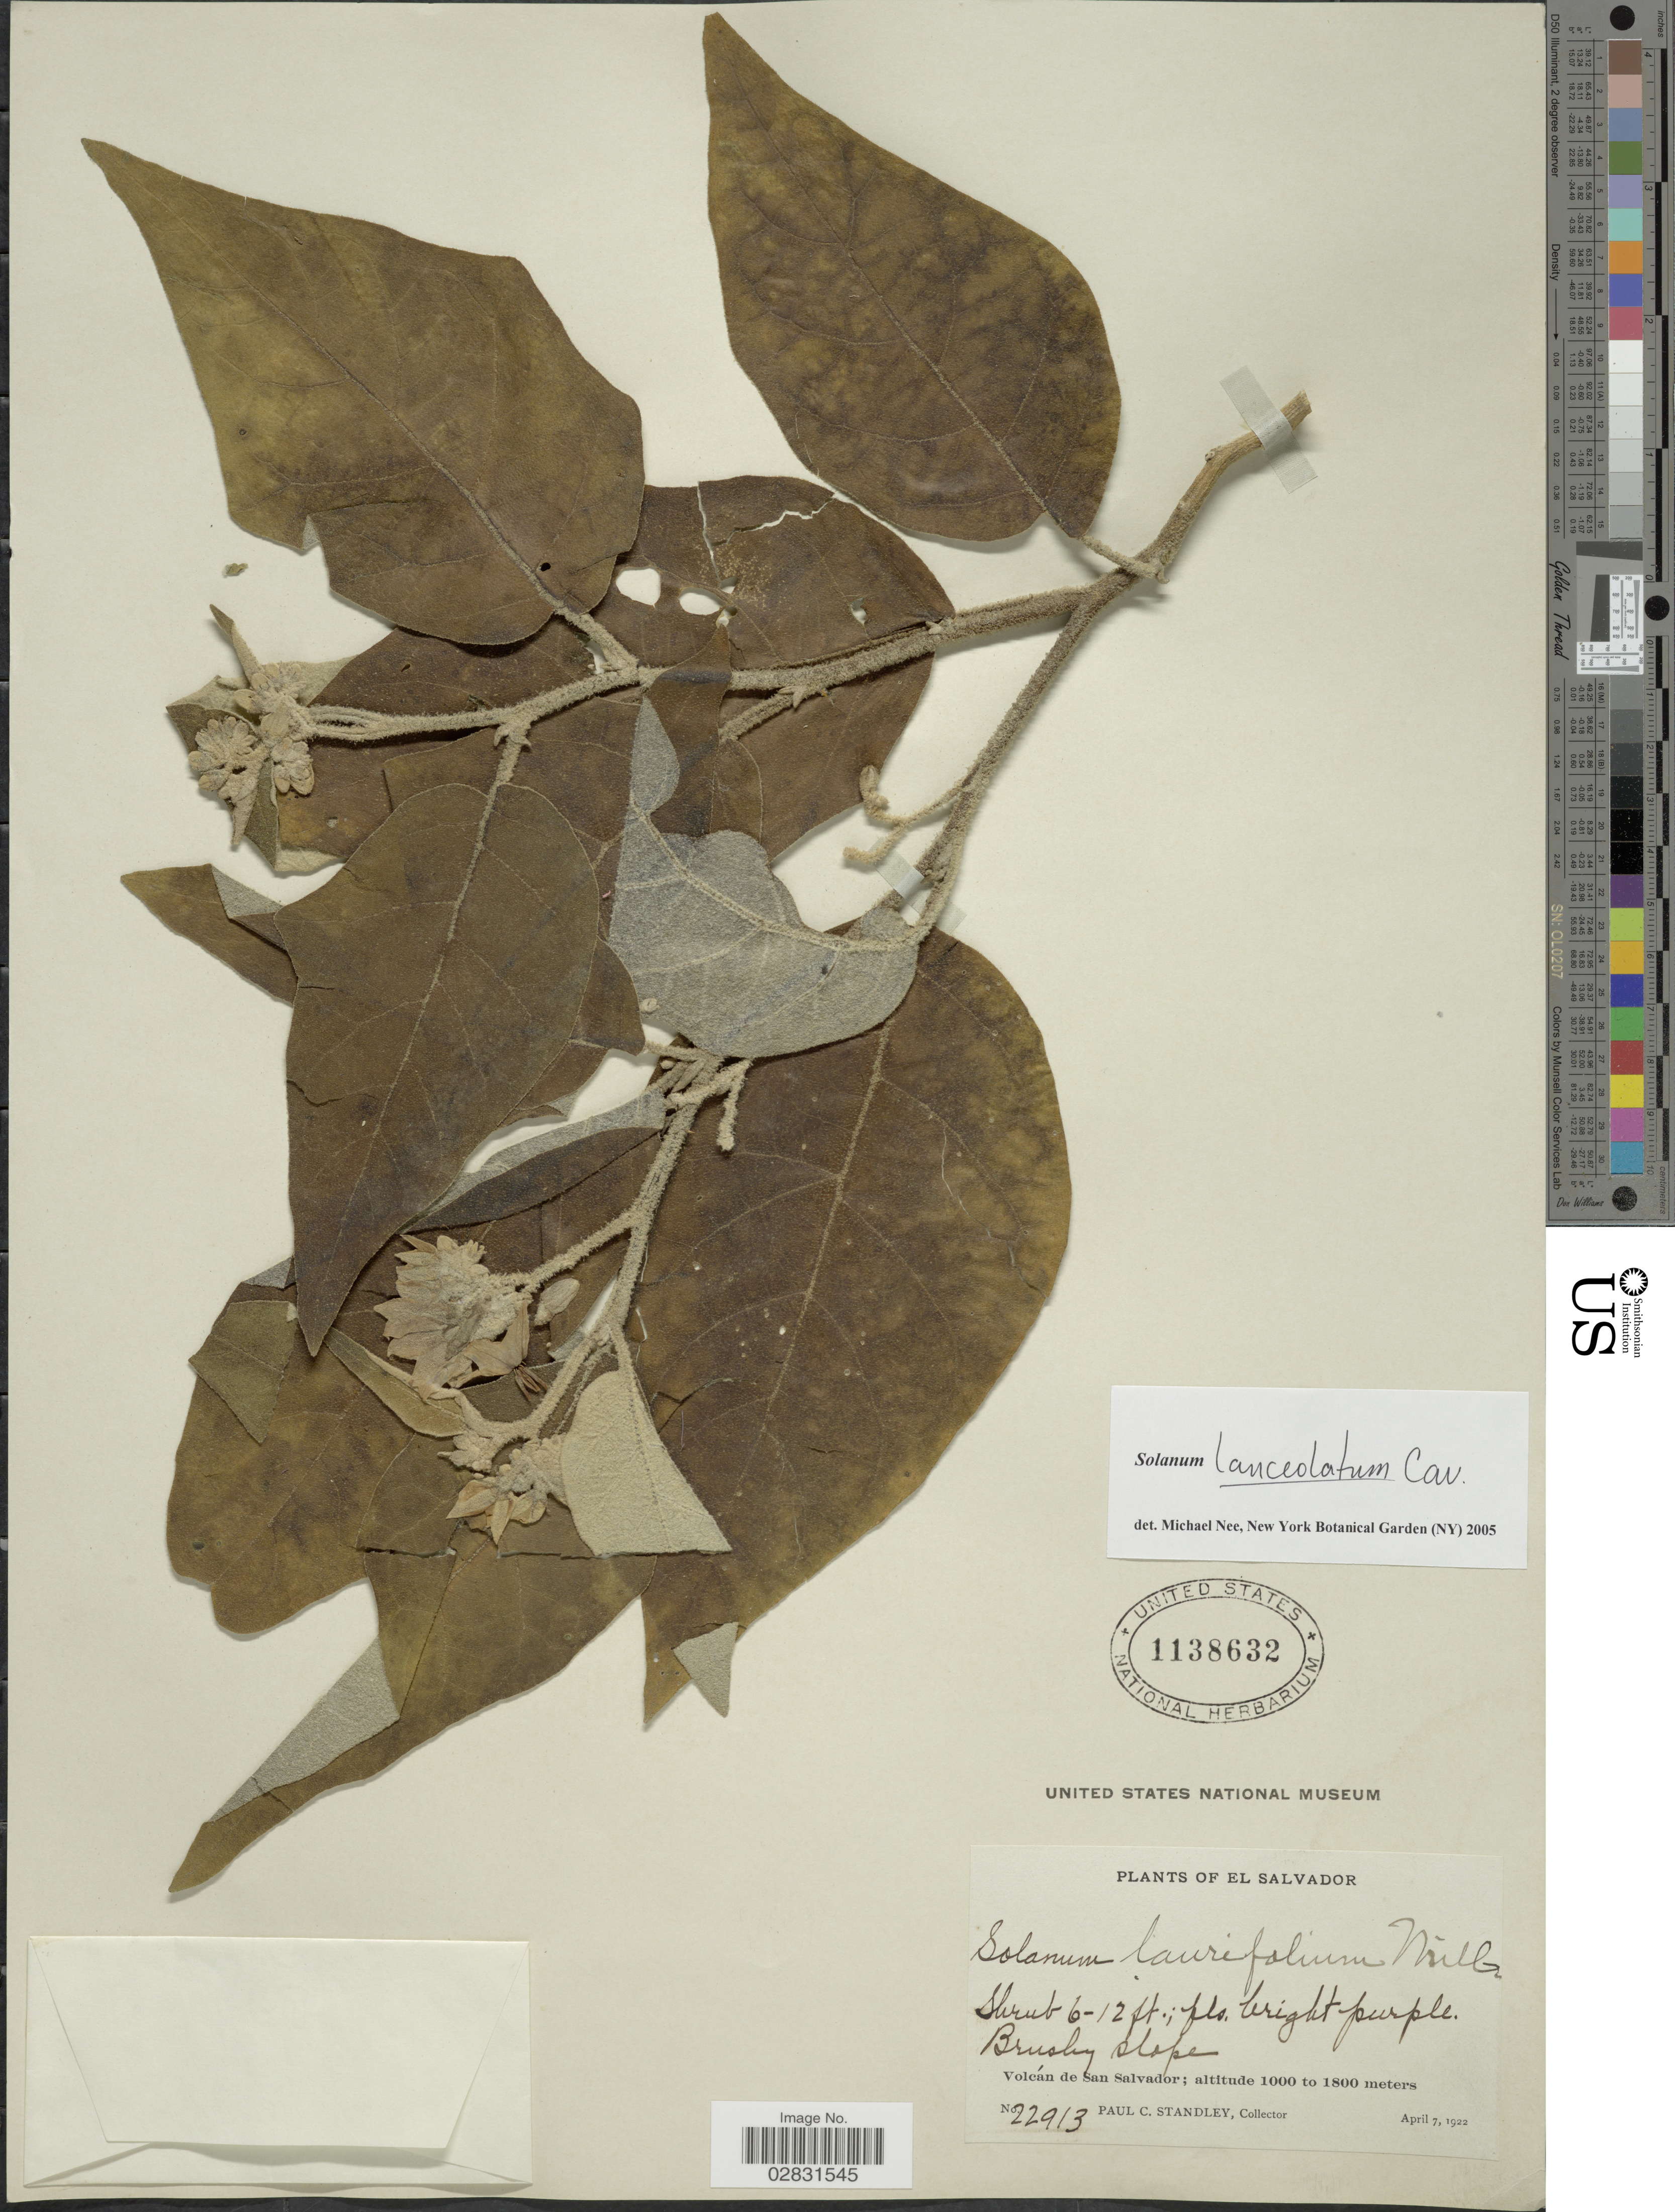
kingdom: Plantae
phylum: Tracheophyta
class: Magnoliopsida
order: Solanales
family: Solanaceae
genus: Solanum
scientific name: Solanum lanceolatum Berthault, nom. illeg.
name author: Berthault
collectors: P. C. Standley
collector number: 22913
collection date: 1922-04-07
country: El Salvador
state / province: San Salvador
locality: Volcán de San Salvador.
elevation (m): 1000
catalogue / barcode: US 1138632